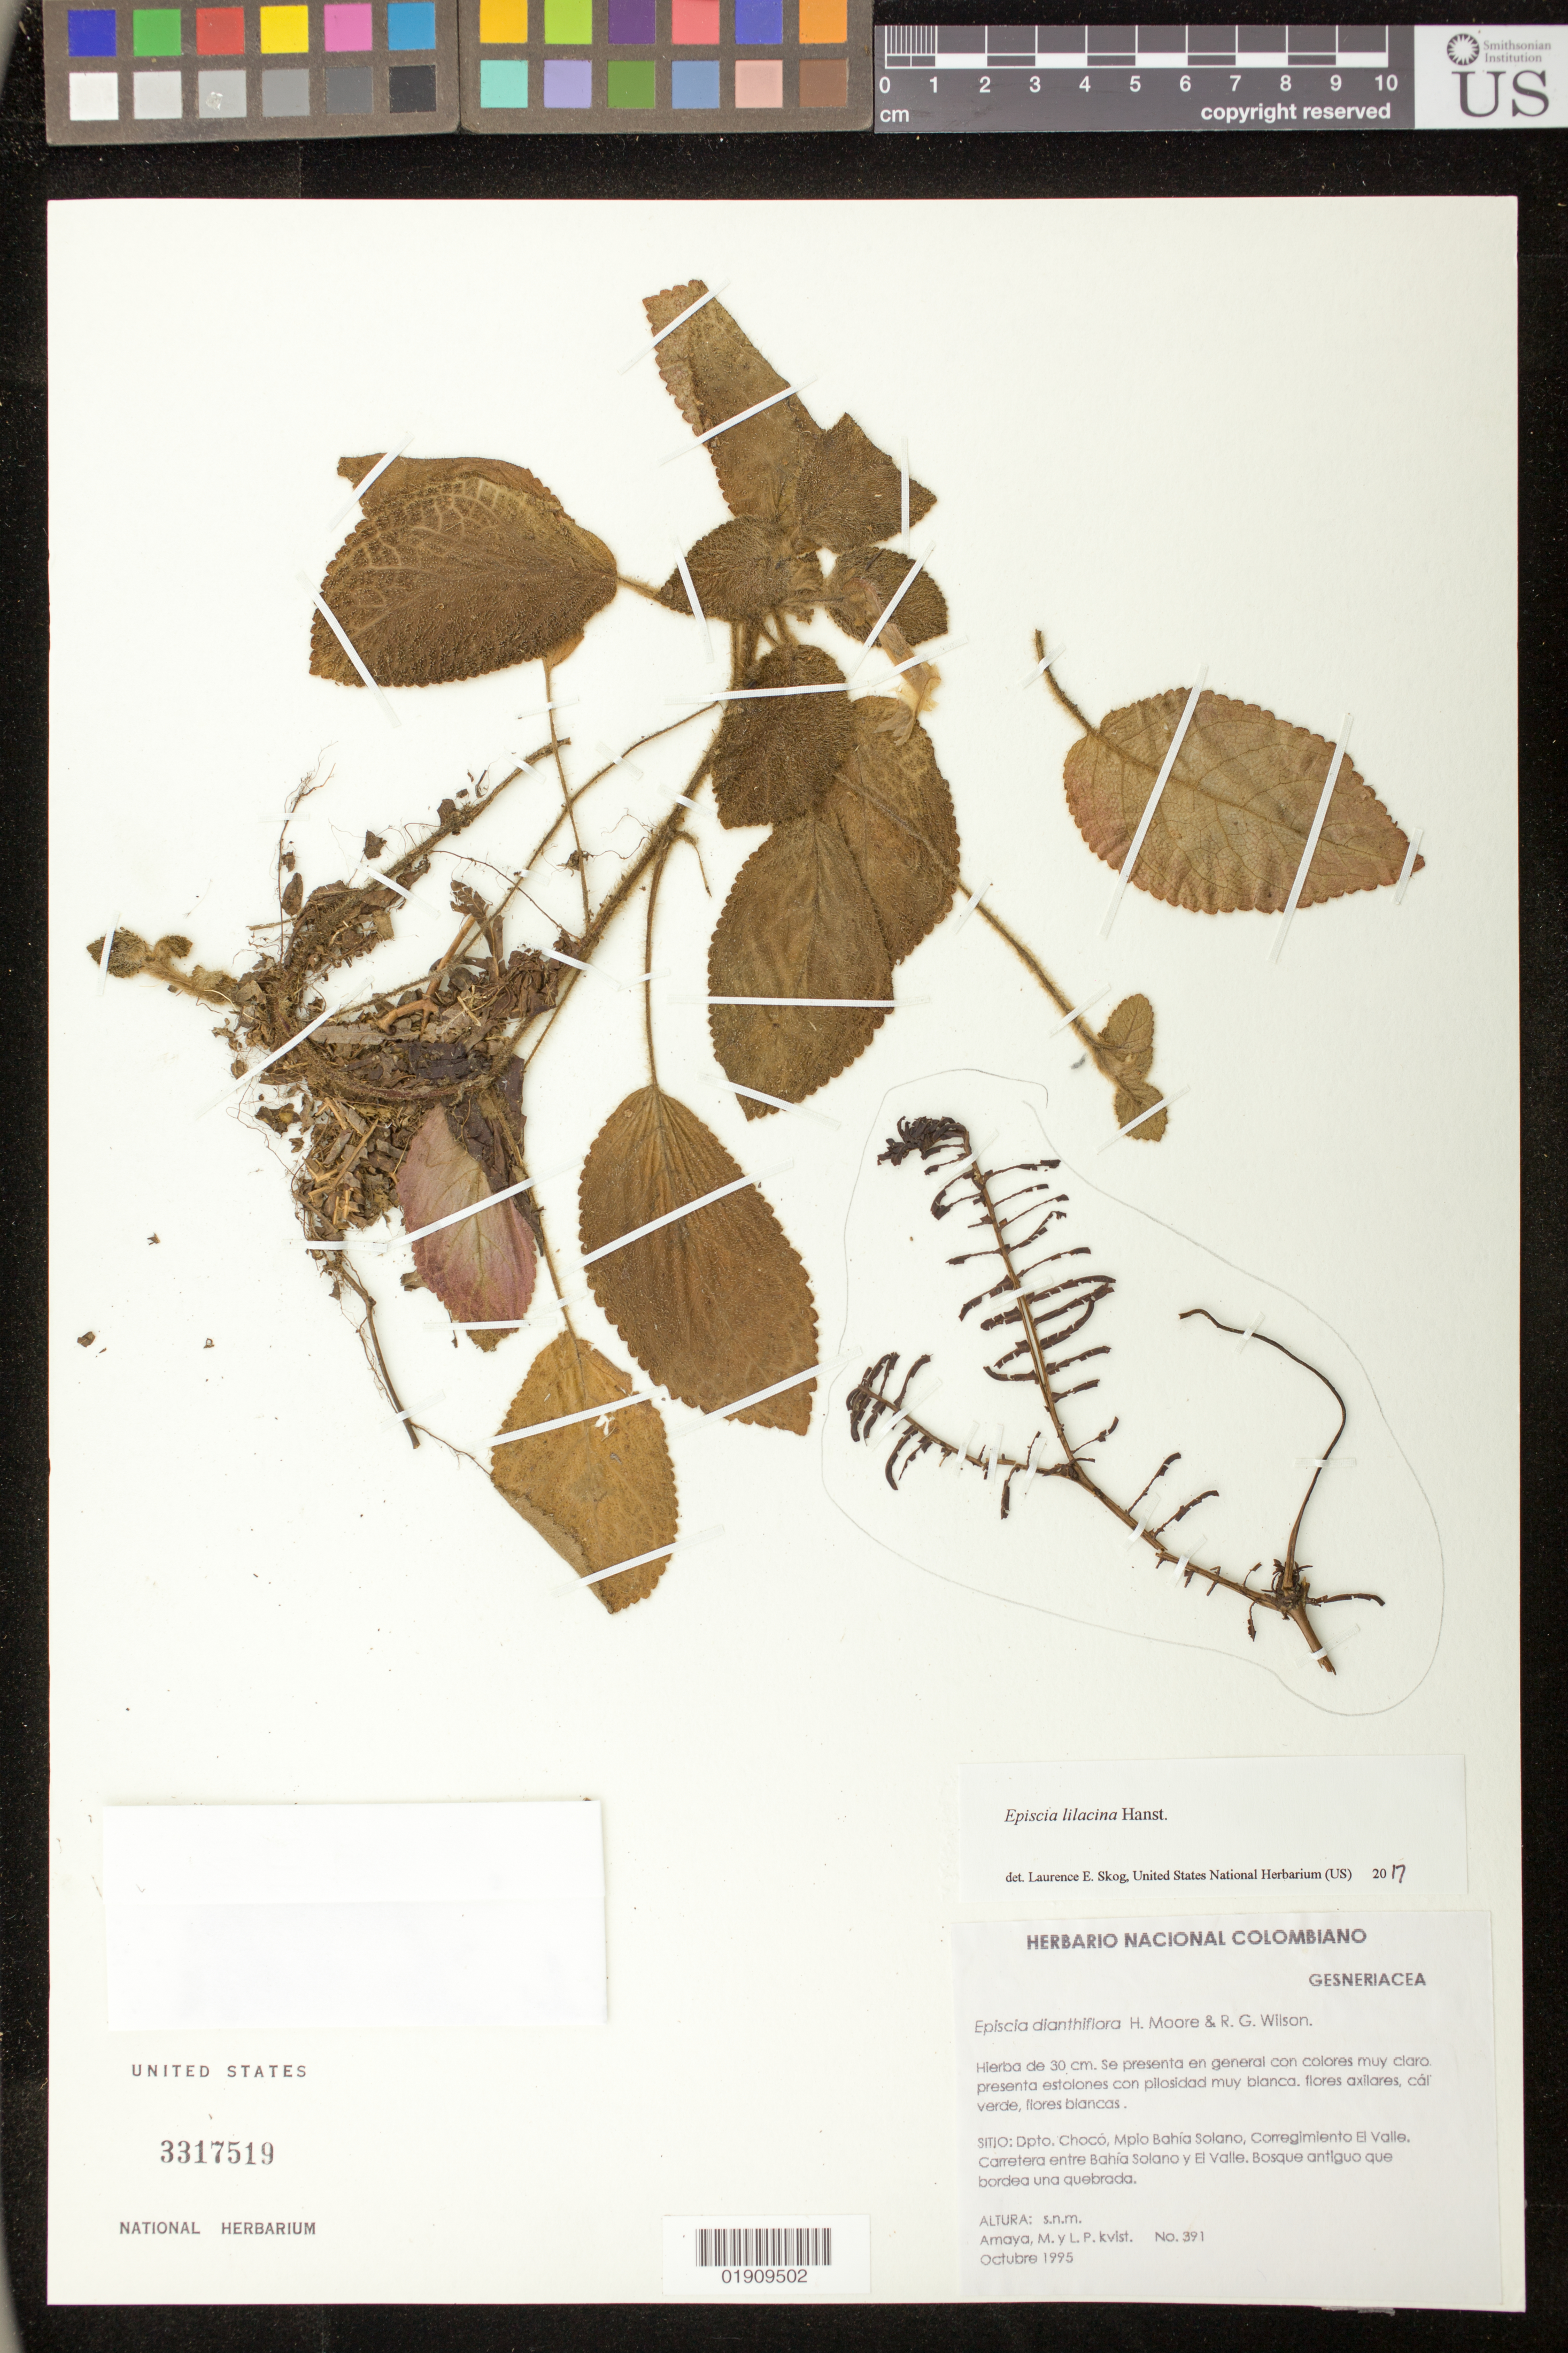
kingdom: Plantae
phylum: Tracheophyta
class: Magnoliopsida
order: Lamiales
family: Gesneriaceae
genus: Episcia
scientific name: Episcia lilacina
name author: Hanst.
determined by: Skog, Laurence E.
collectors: M. Amaya & L. P. Kvist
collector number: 391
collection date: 1995-10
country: Colombia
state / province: Chocó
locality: Dpto. Choco, Mpio Bahia Solano, Corregimiento El Valle, carretera enter Bahia Solano y El Valle.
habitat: Bosque antiguo que bordea una quebrada.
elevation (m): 0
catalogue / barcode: US 3317519